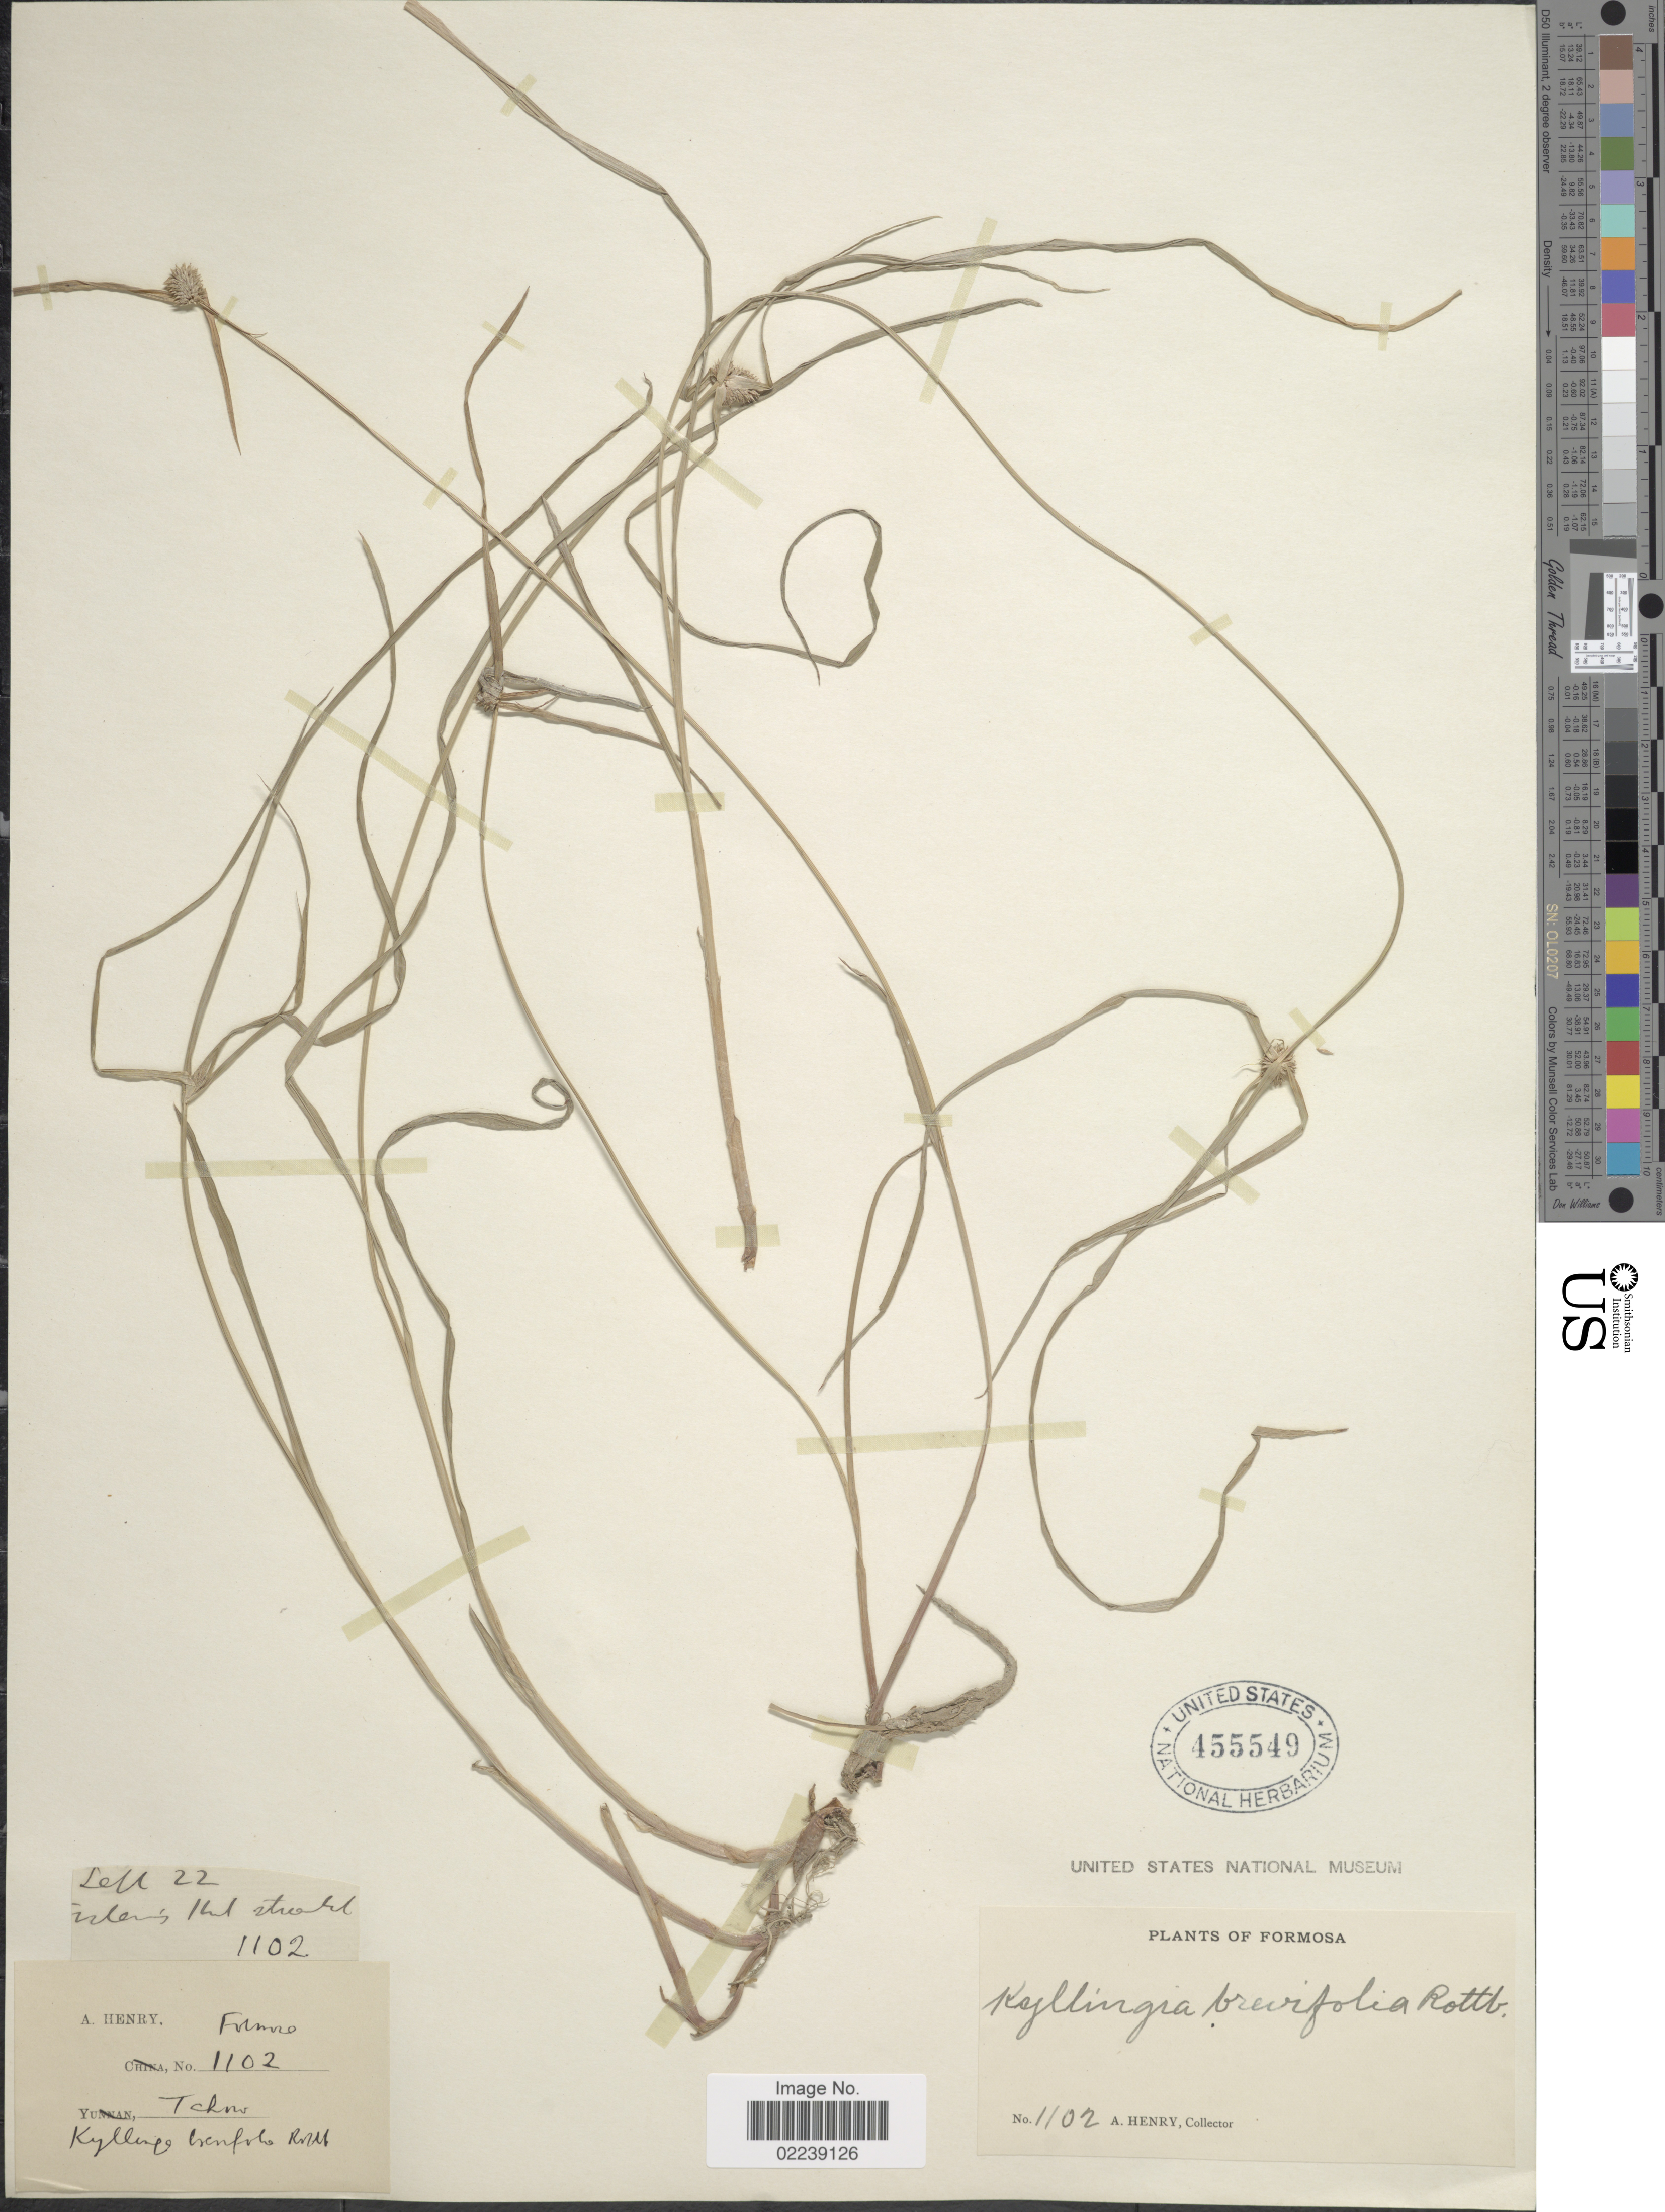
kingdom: Plantae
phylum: Tracheophyta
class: Liliopsida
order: Poales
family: Cyperaceae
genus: Cyperus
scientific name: Cyperus brevifolius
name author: (Rottb.) Hassk.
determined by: Strong, M. T., (US), Smithsonian Institution - National Museum of Natural History (UNITED STATES)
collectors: A. Henry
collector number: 1102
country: Taiwan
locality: Formosa, Takow. Fisherman's hut, streamlet.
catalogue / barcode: US 455549